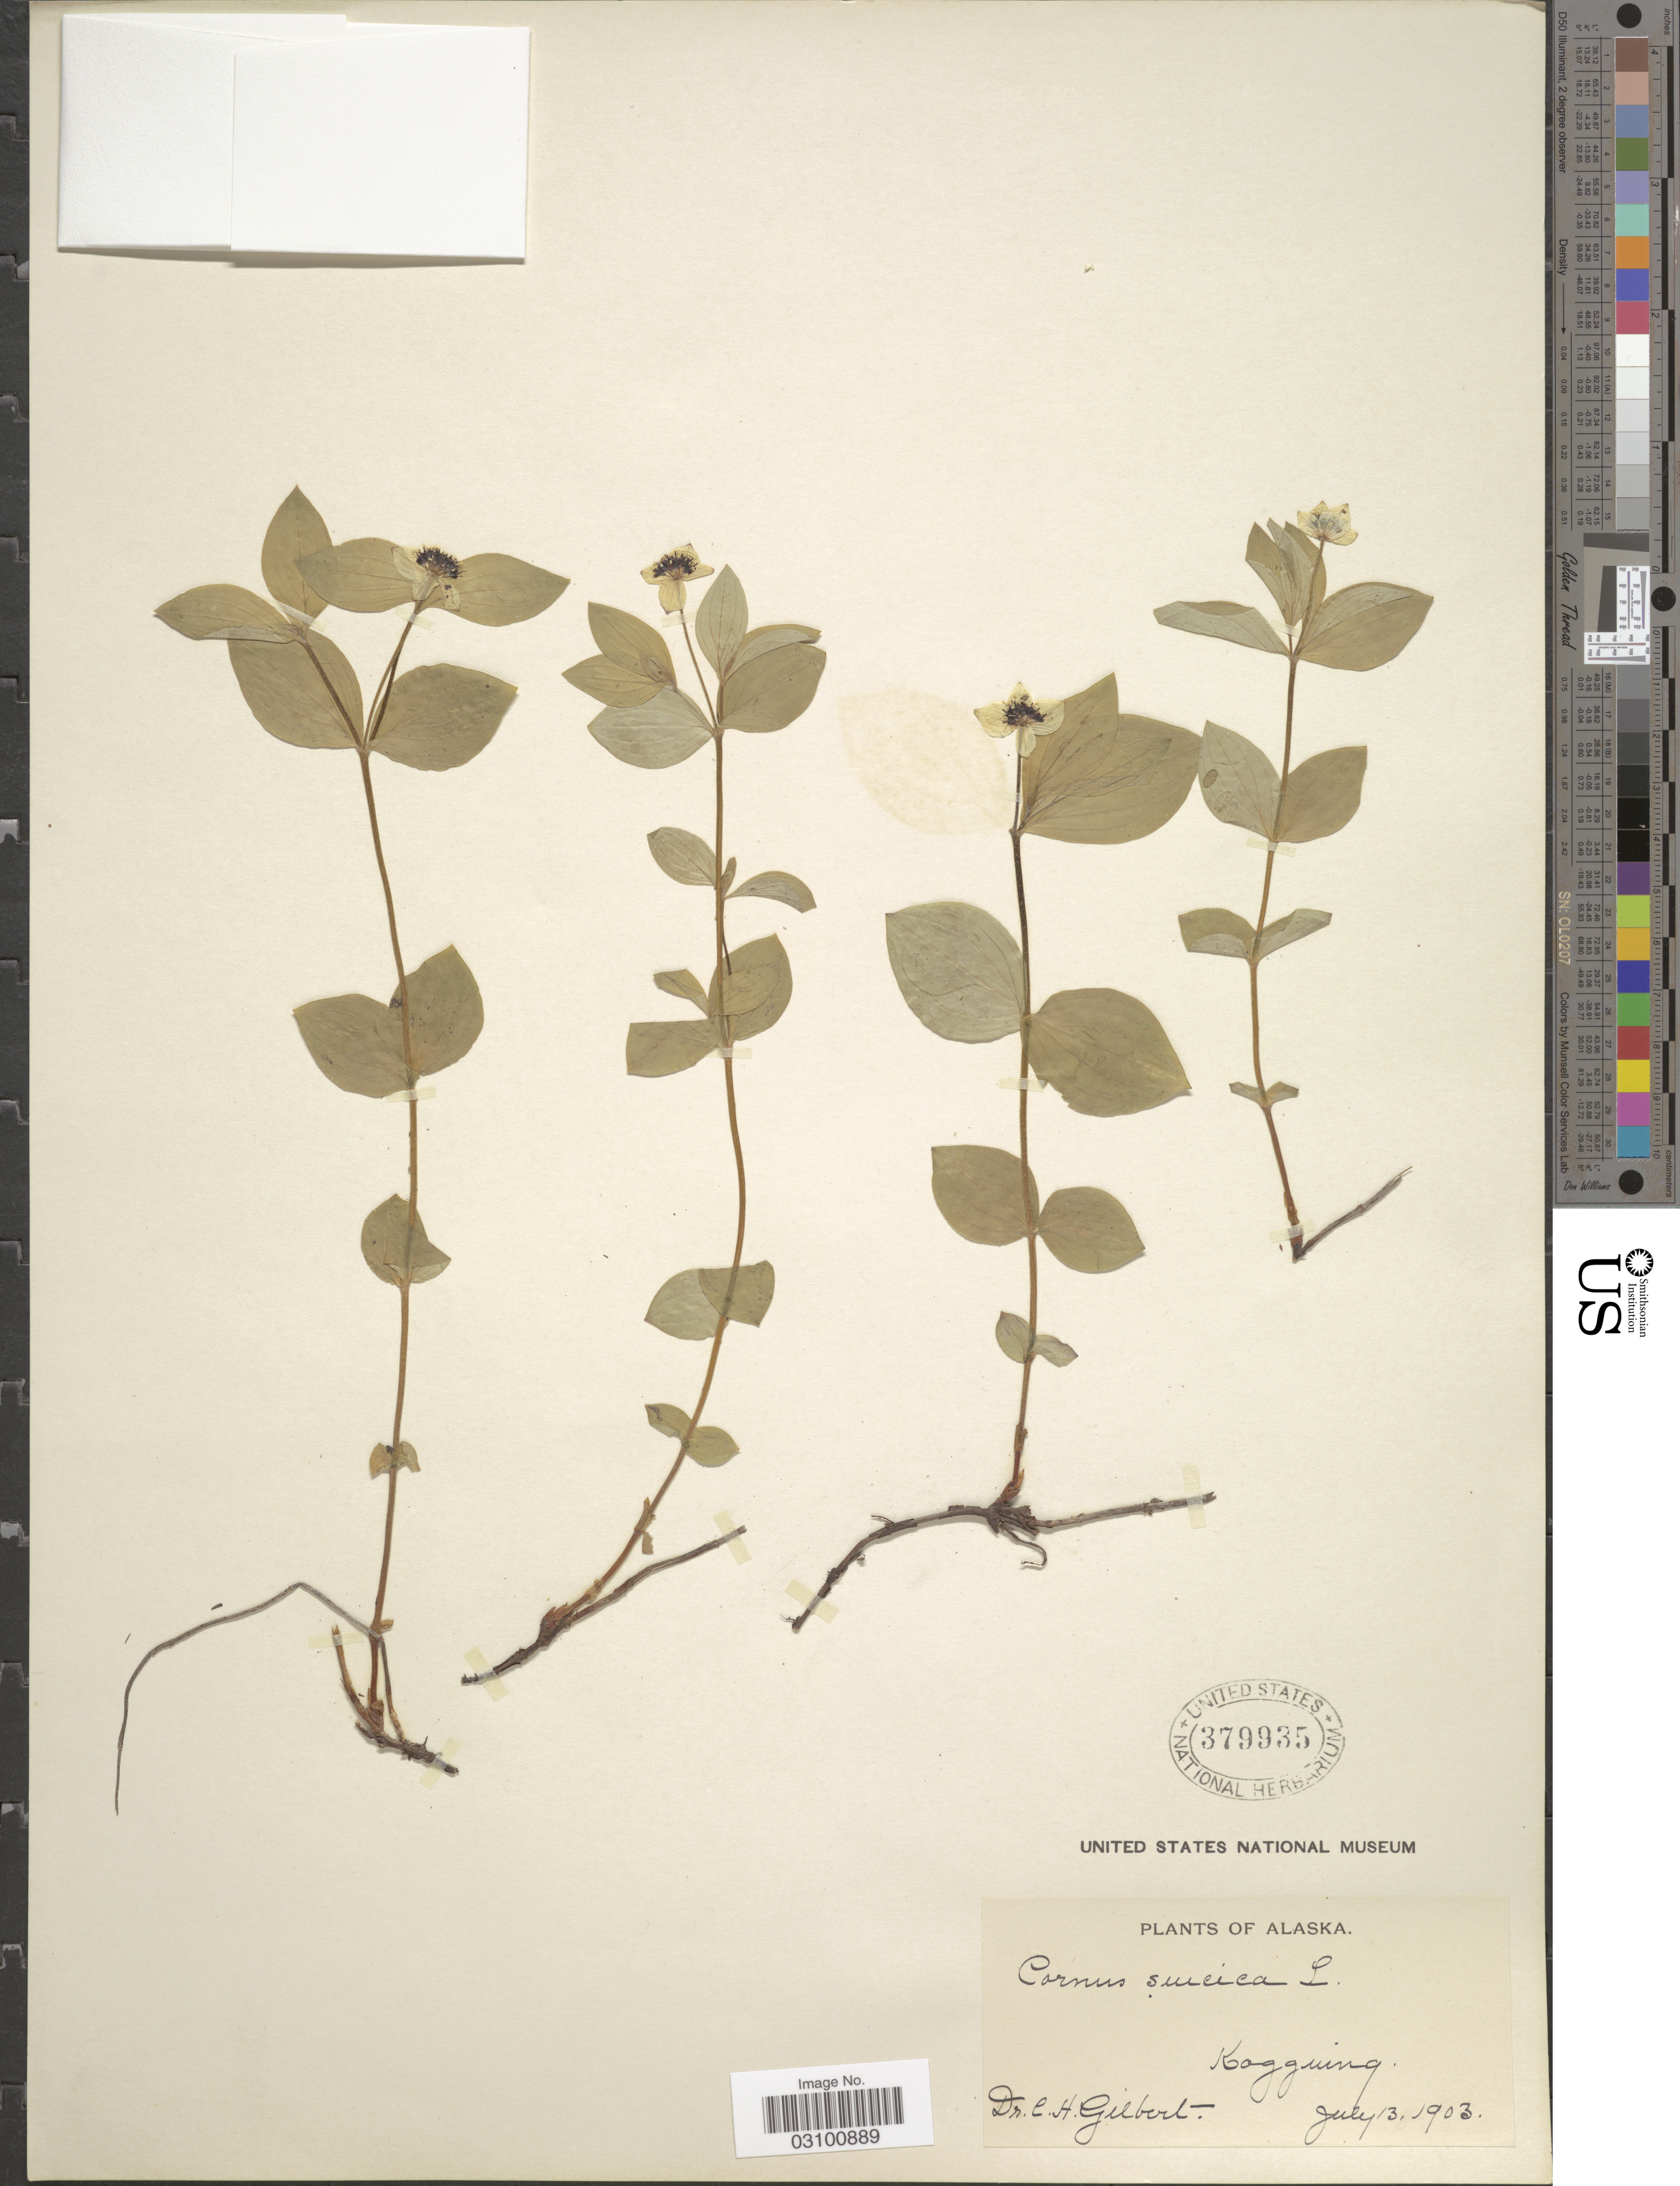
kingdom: Plantae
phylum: Tracheophyta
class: Magnoliopsida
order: Cornales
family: Cornaceae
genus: Cornus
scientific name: Cornus suecica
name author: L.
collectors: C. Gilbert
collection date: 1903-07-13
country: United States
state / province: Alaska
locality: Kogguing.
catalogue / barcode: US 379935